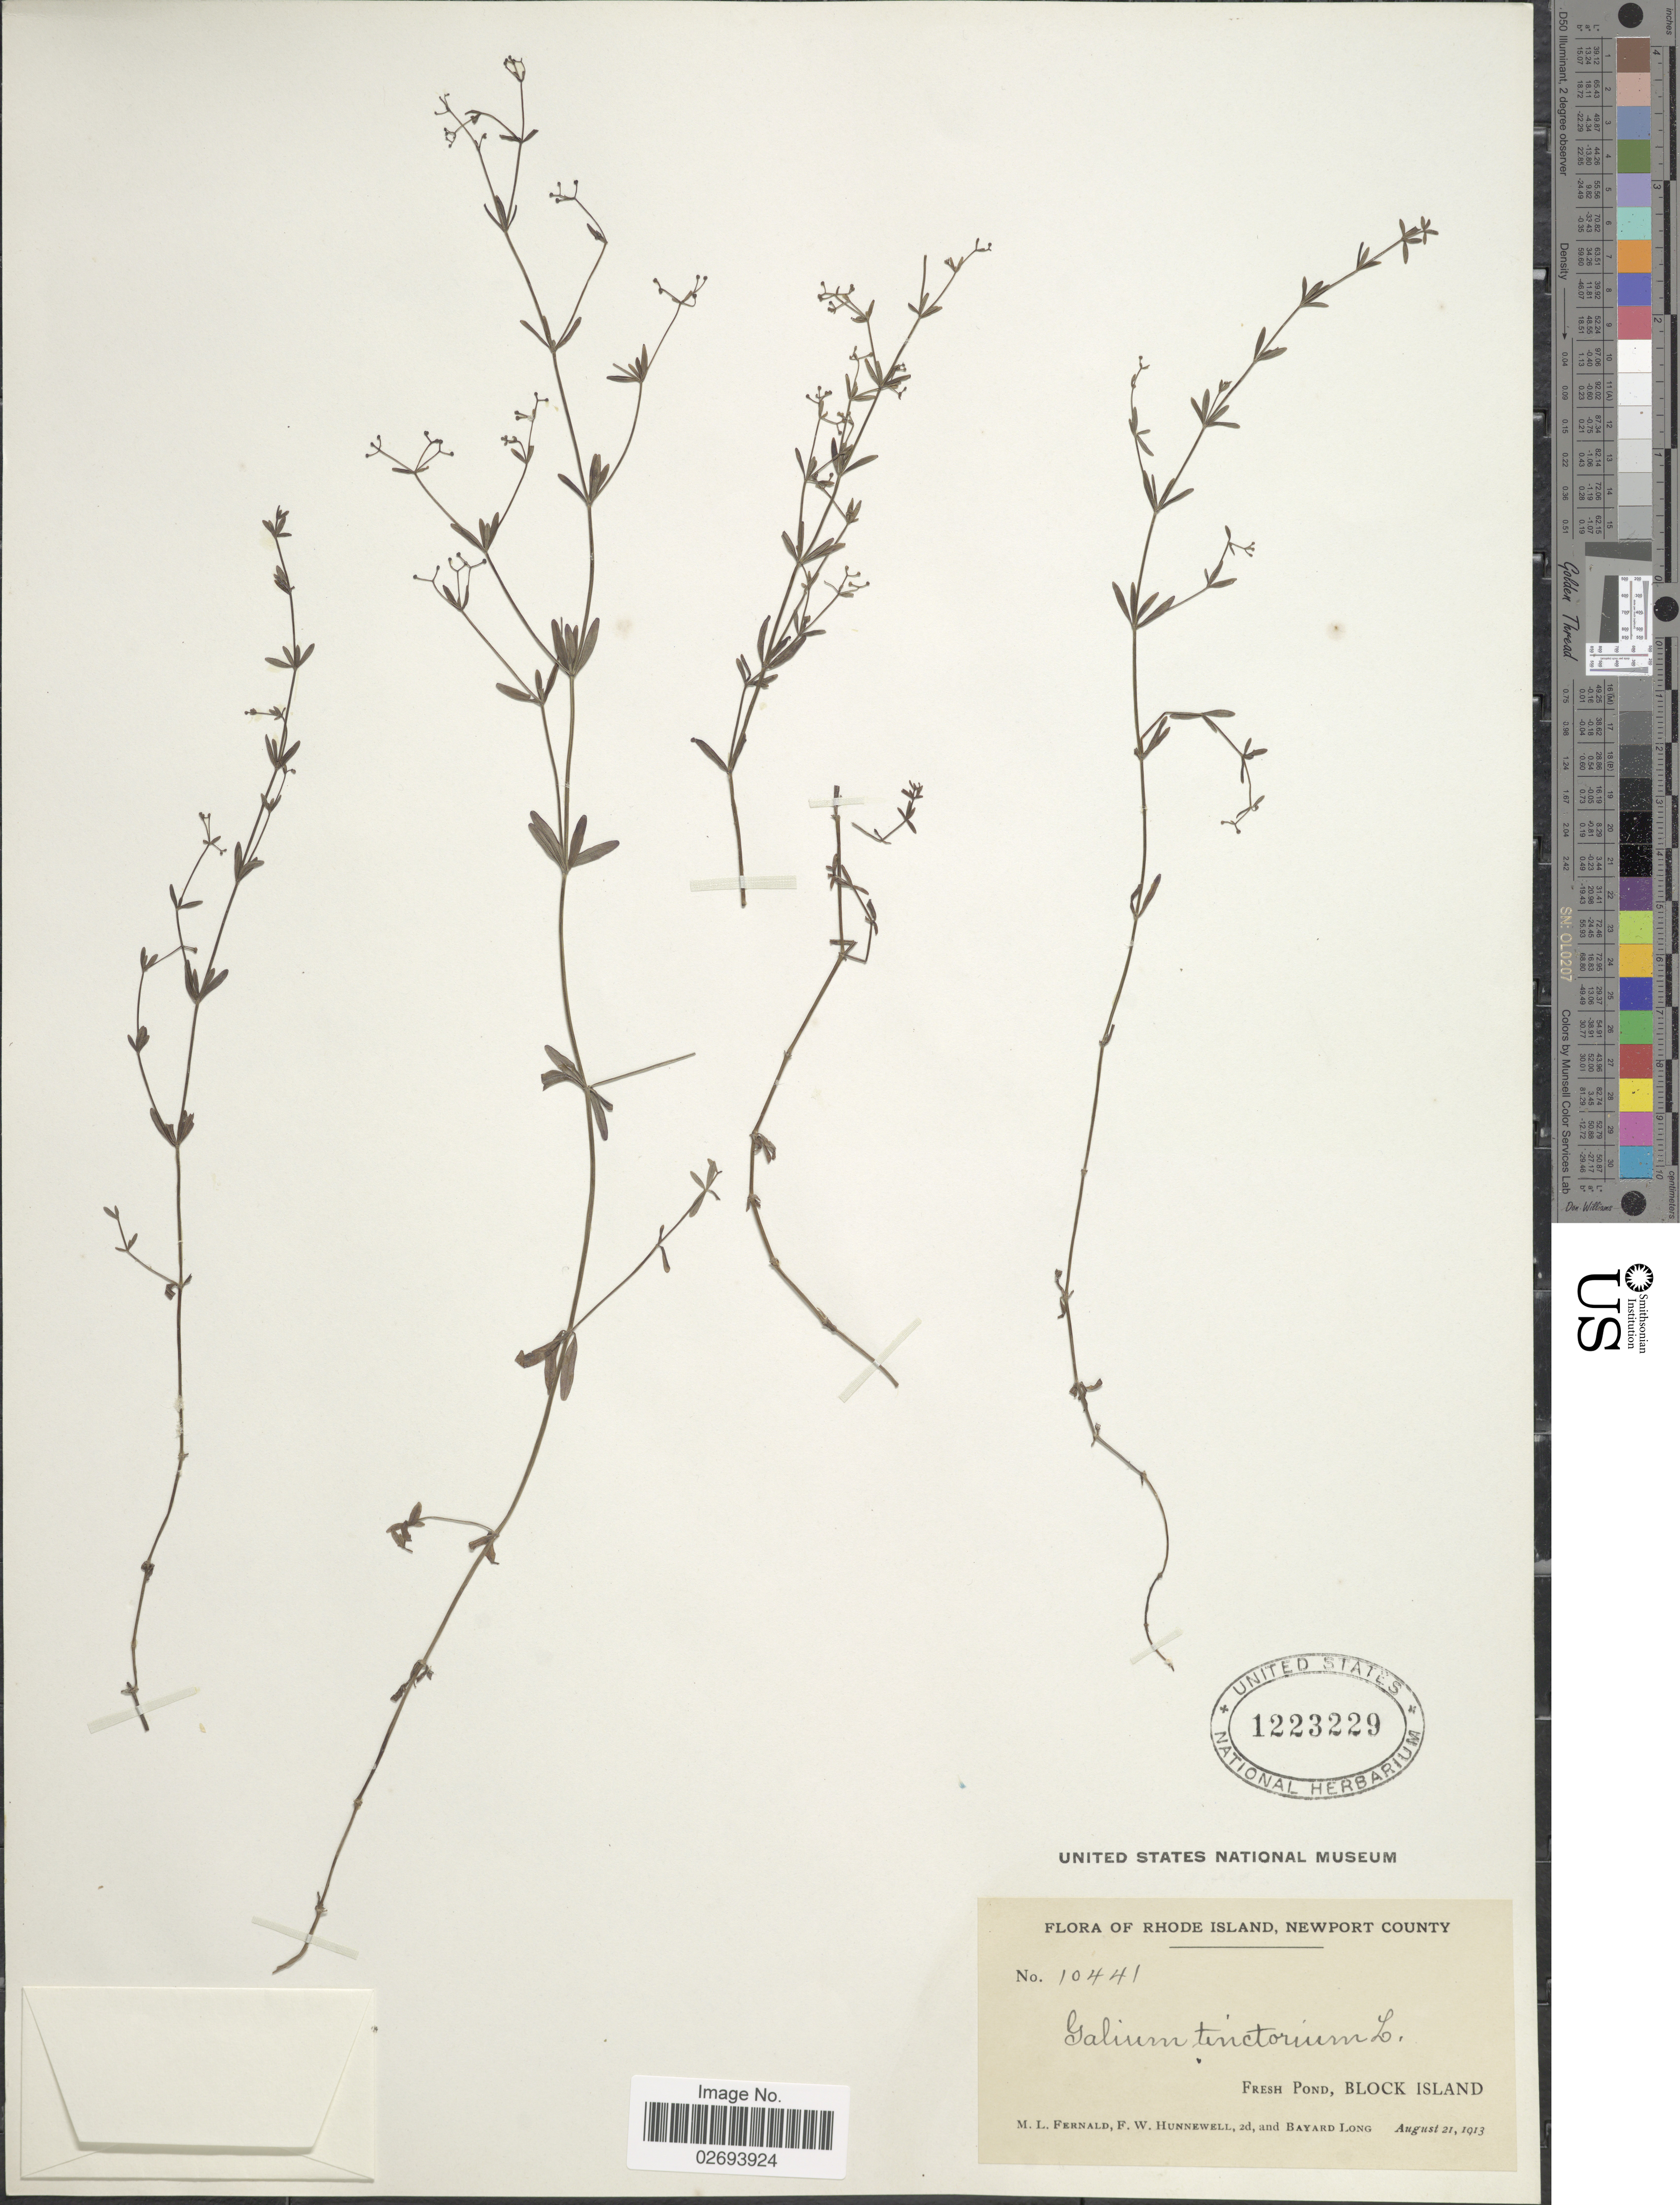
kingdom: Plantae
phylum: Tracheophyta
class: Magnoliopsida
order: Gentianales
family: Rubiaceae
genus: Galium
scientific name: Galium tinctorium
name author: (L.) Scop.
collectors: M. L. Fernald, F. Hunnewell & B. Long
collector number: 10441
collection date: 1913-08-21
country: United States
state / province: Rhode Island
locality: Newport County. Fresh Pond, Block Island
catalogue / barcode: US 1223229